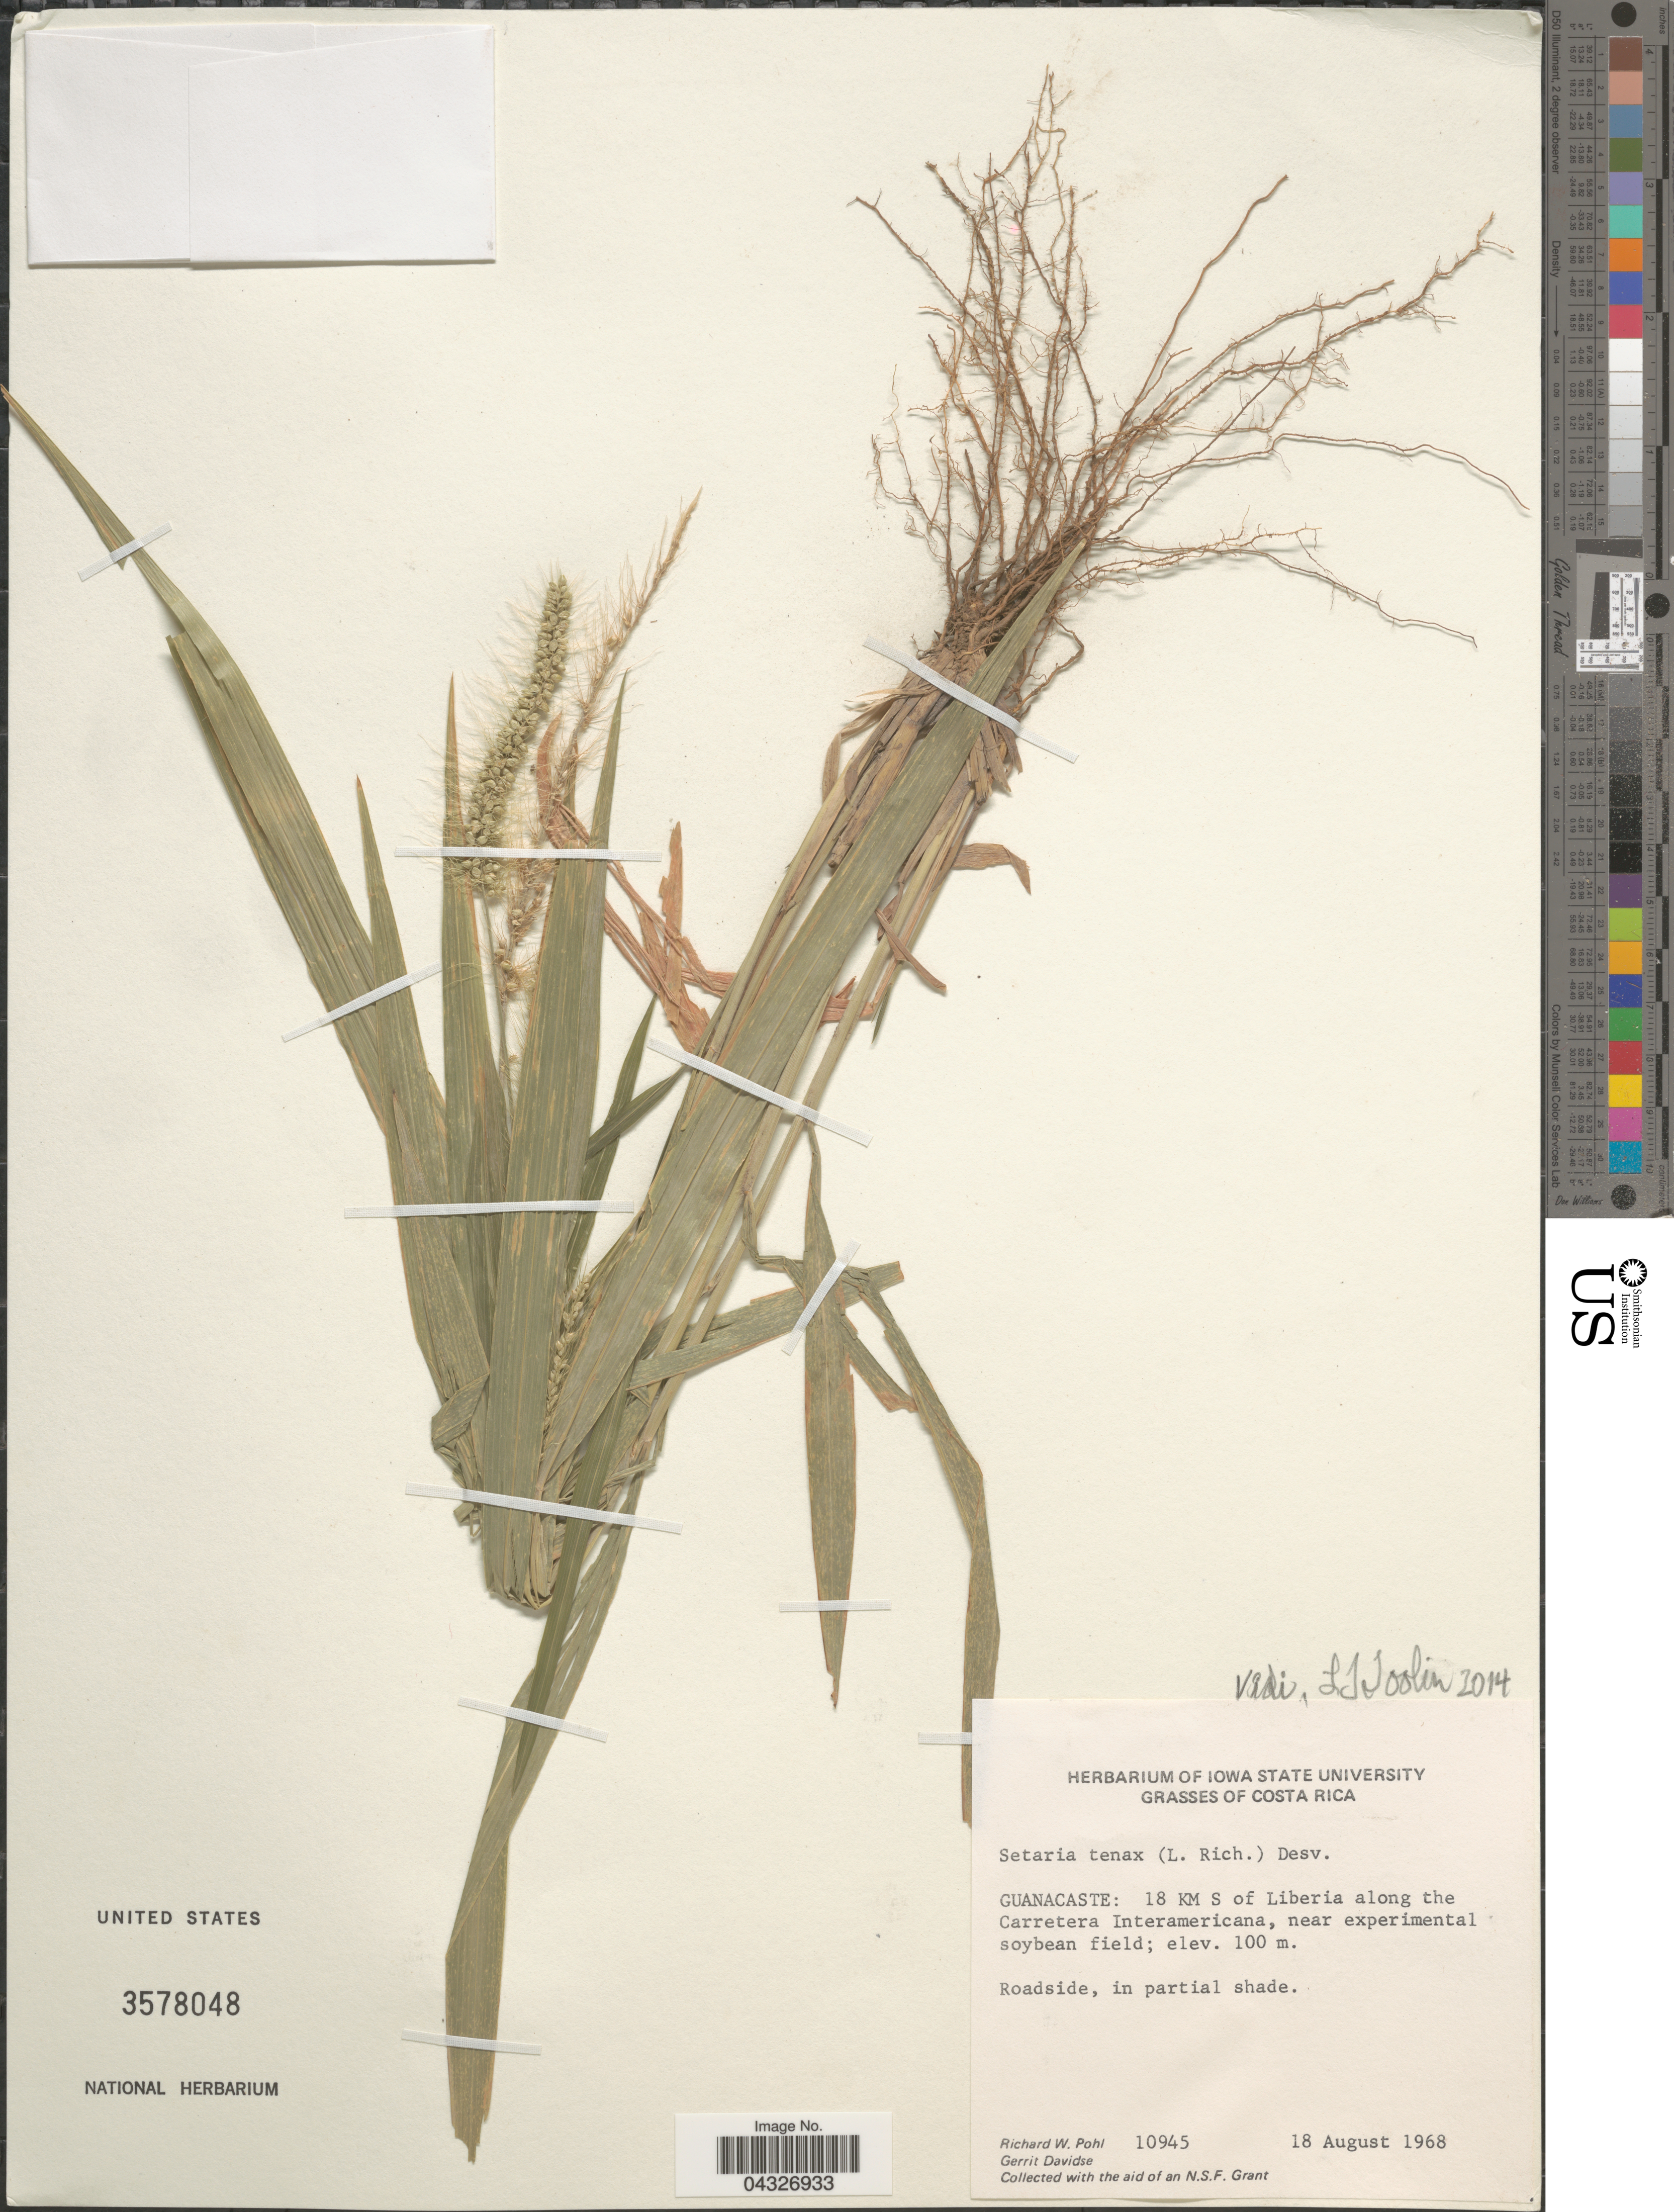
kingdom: Plantae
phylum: Tracheophyta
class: Liliopsida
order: Poales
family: Poaceae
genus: Setaria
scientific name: Setaria tenax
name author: (Rich.) Desv.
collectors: R. W. Pohl & G. Davidse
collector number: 10945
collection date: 1968-08-18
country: Costa Rica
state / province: Guanacaste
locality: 18 KM S of Liberia alogn the Carretera Interamericana, near experimental soybean field.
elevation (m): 100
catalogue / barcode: US 3578048